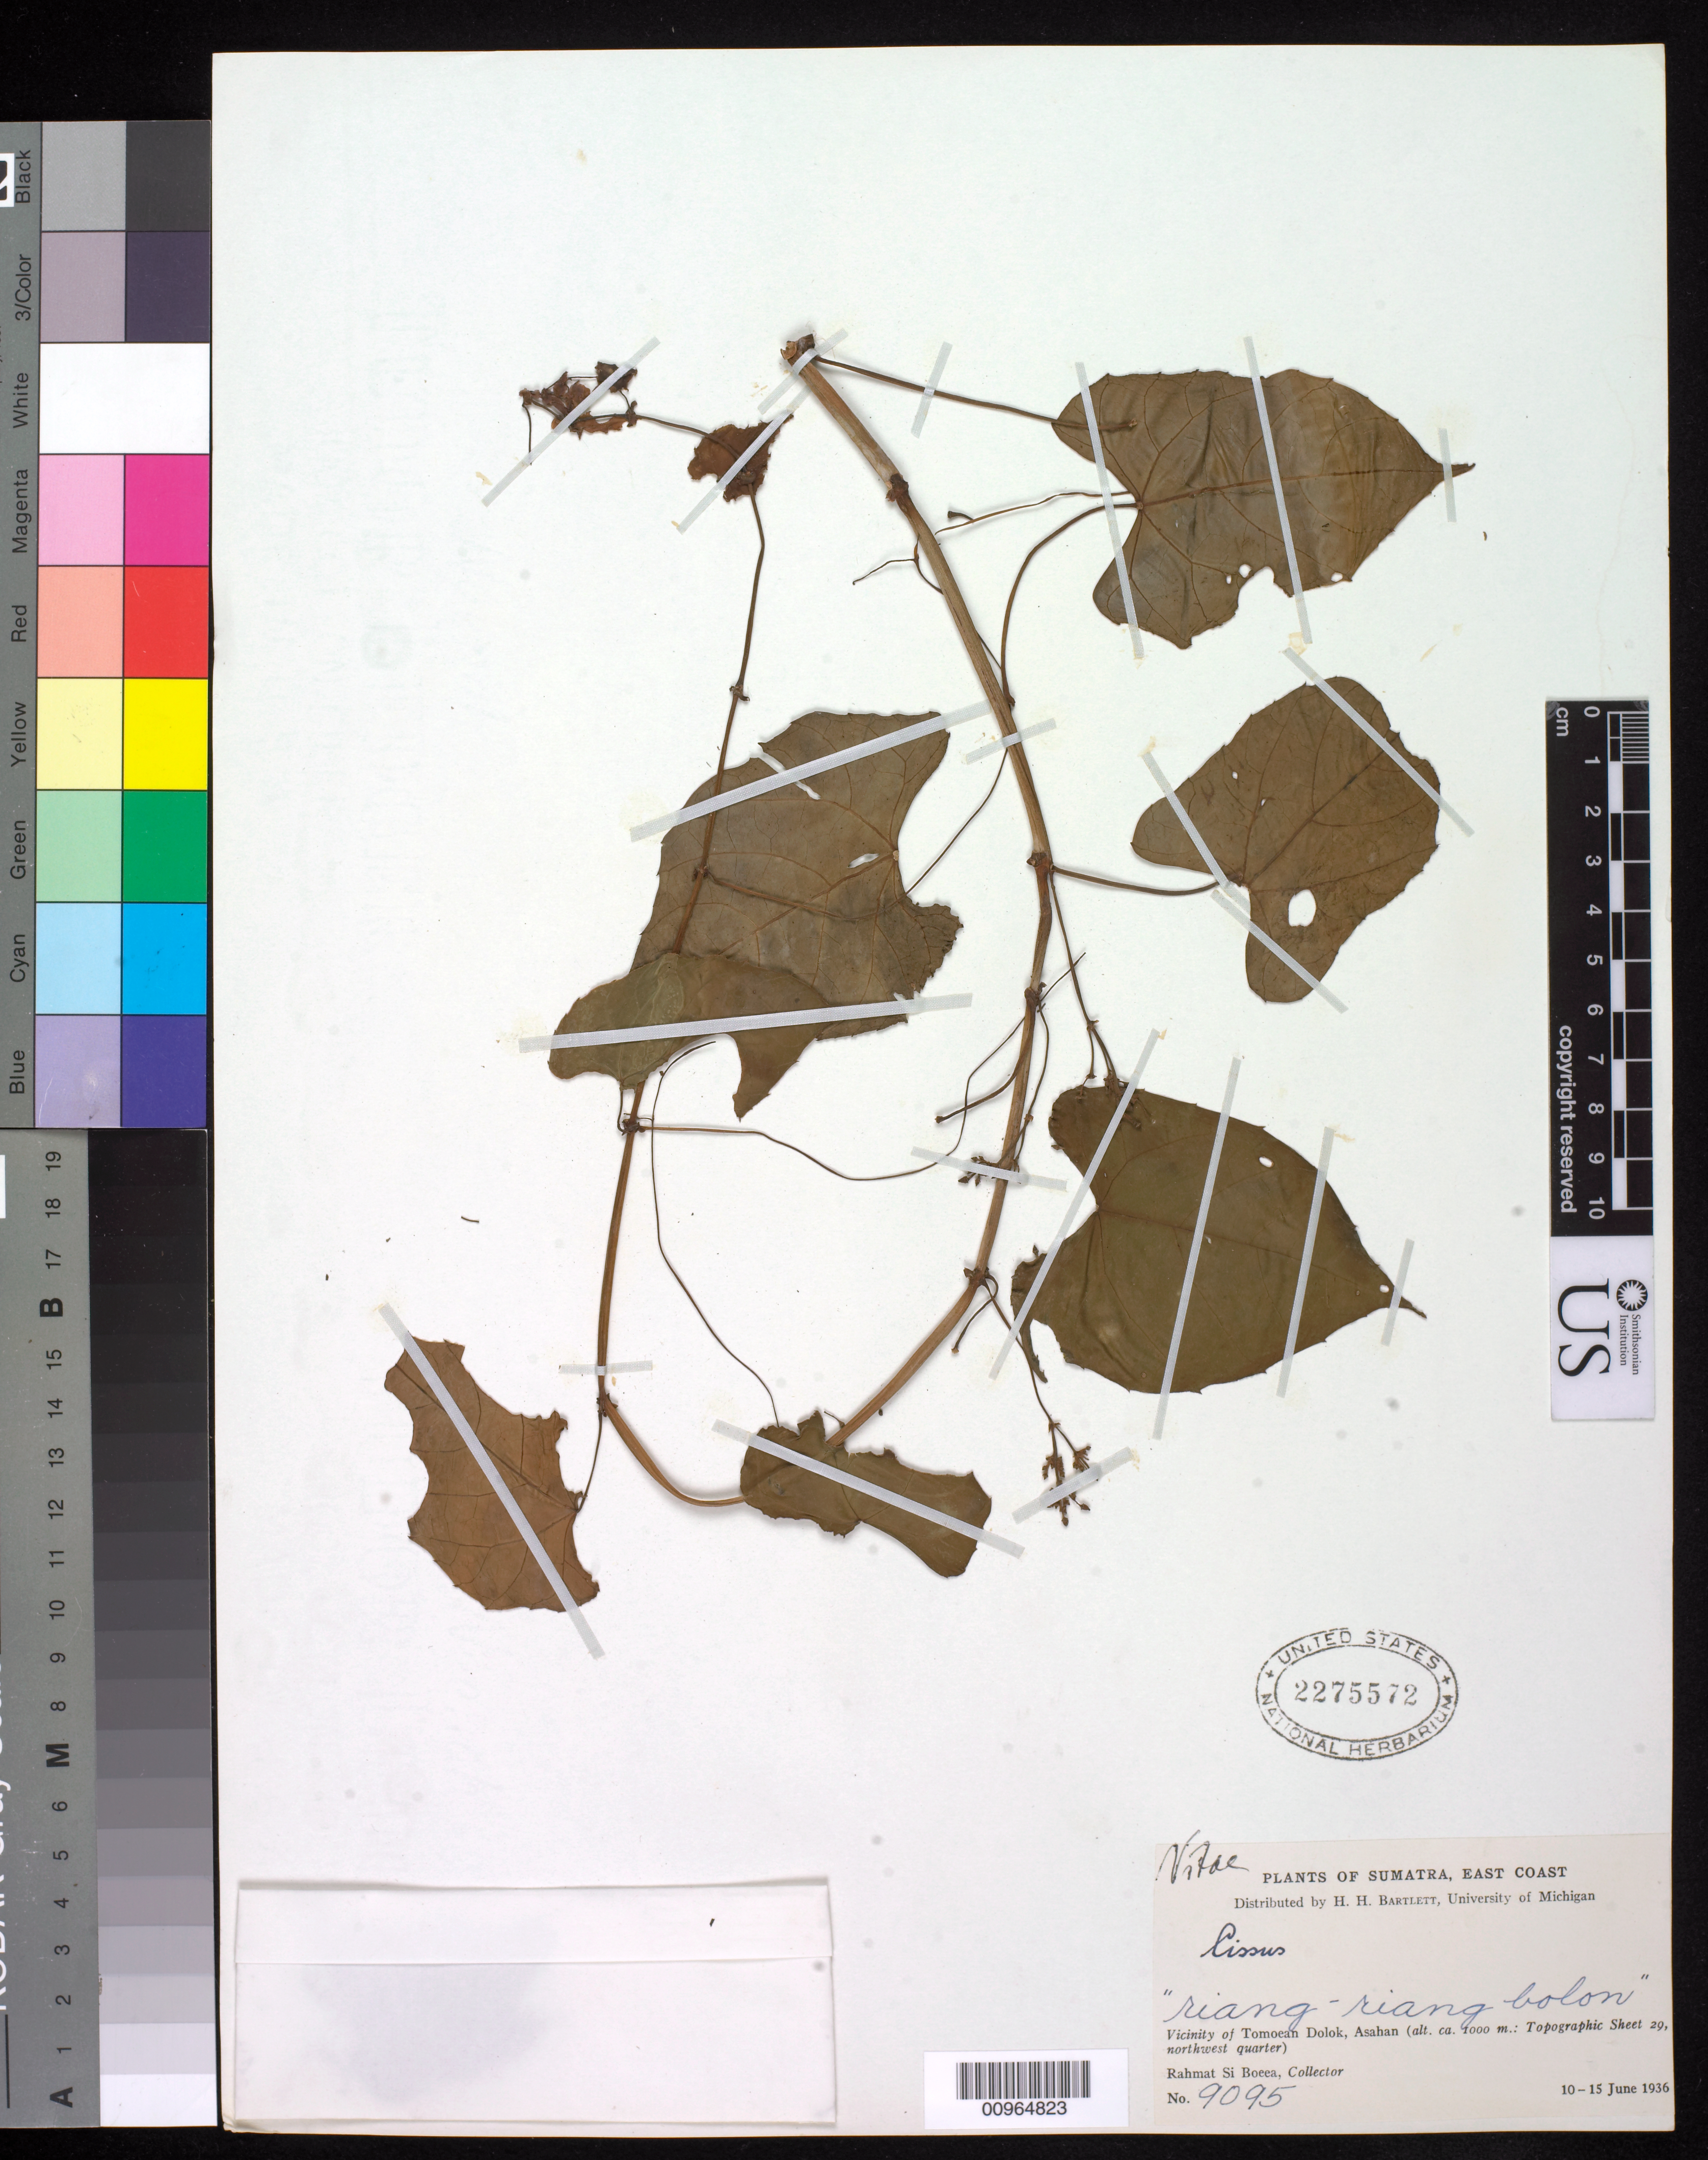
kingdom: Plantae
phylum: Tracheophyta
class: Magnoliopsida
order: Vitales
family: Vitaceae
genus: Cissus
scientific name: Cissus sp.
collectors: Rahmat Si Boeea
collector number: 9095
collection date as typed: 10 Jun 1936 to 15 Jun 1936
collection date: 1936-06-10/1936-06-15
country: Indonesia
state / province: Sumatra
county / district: North Sumatra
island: Sumatra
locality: Vicinity of Tomoean Dolok, Asahan. (Topographic sheet 20, northwest quarter)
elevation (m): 1000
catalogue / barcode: US 2275572